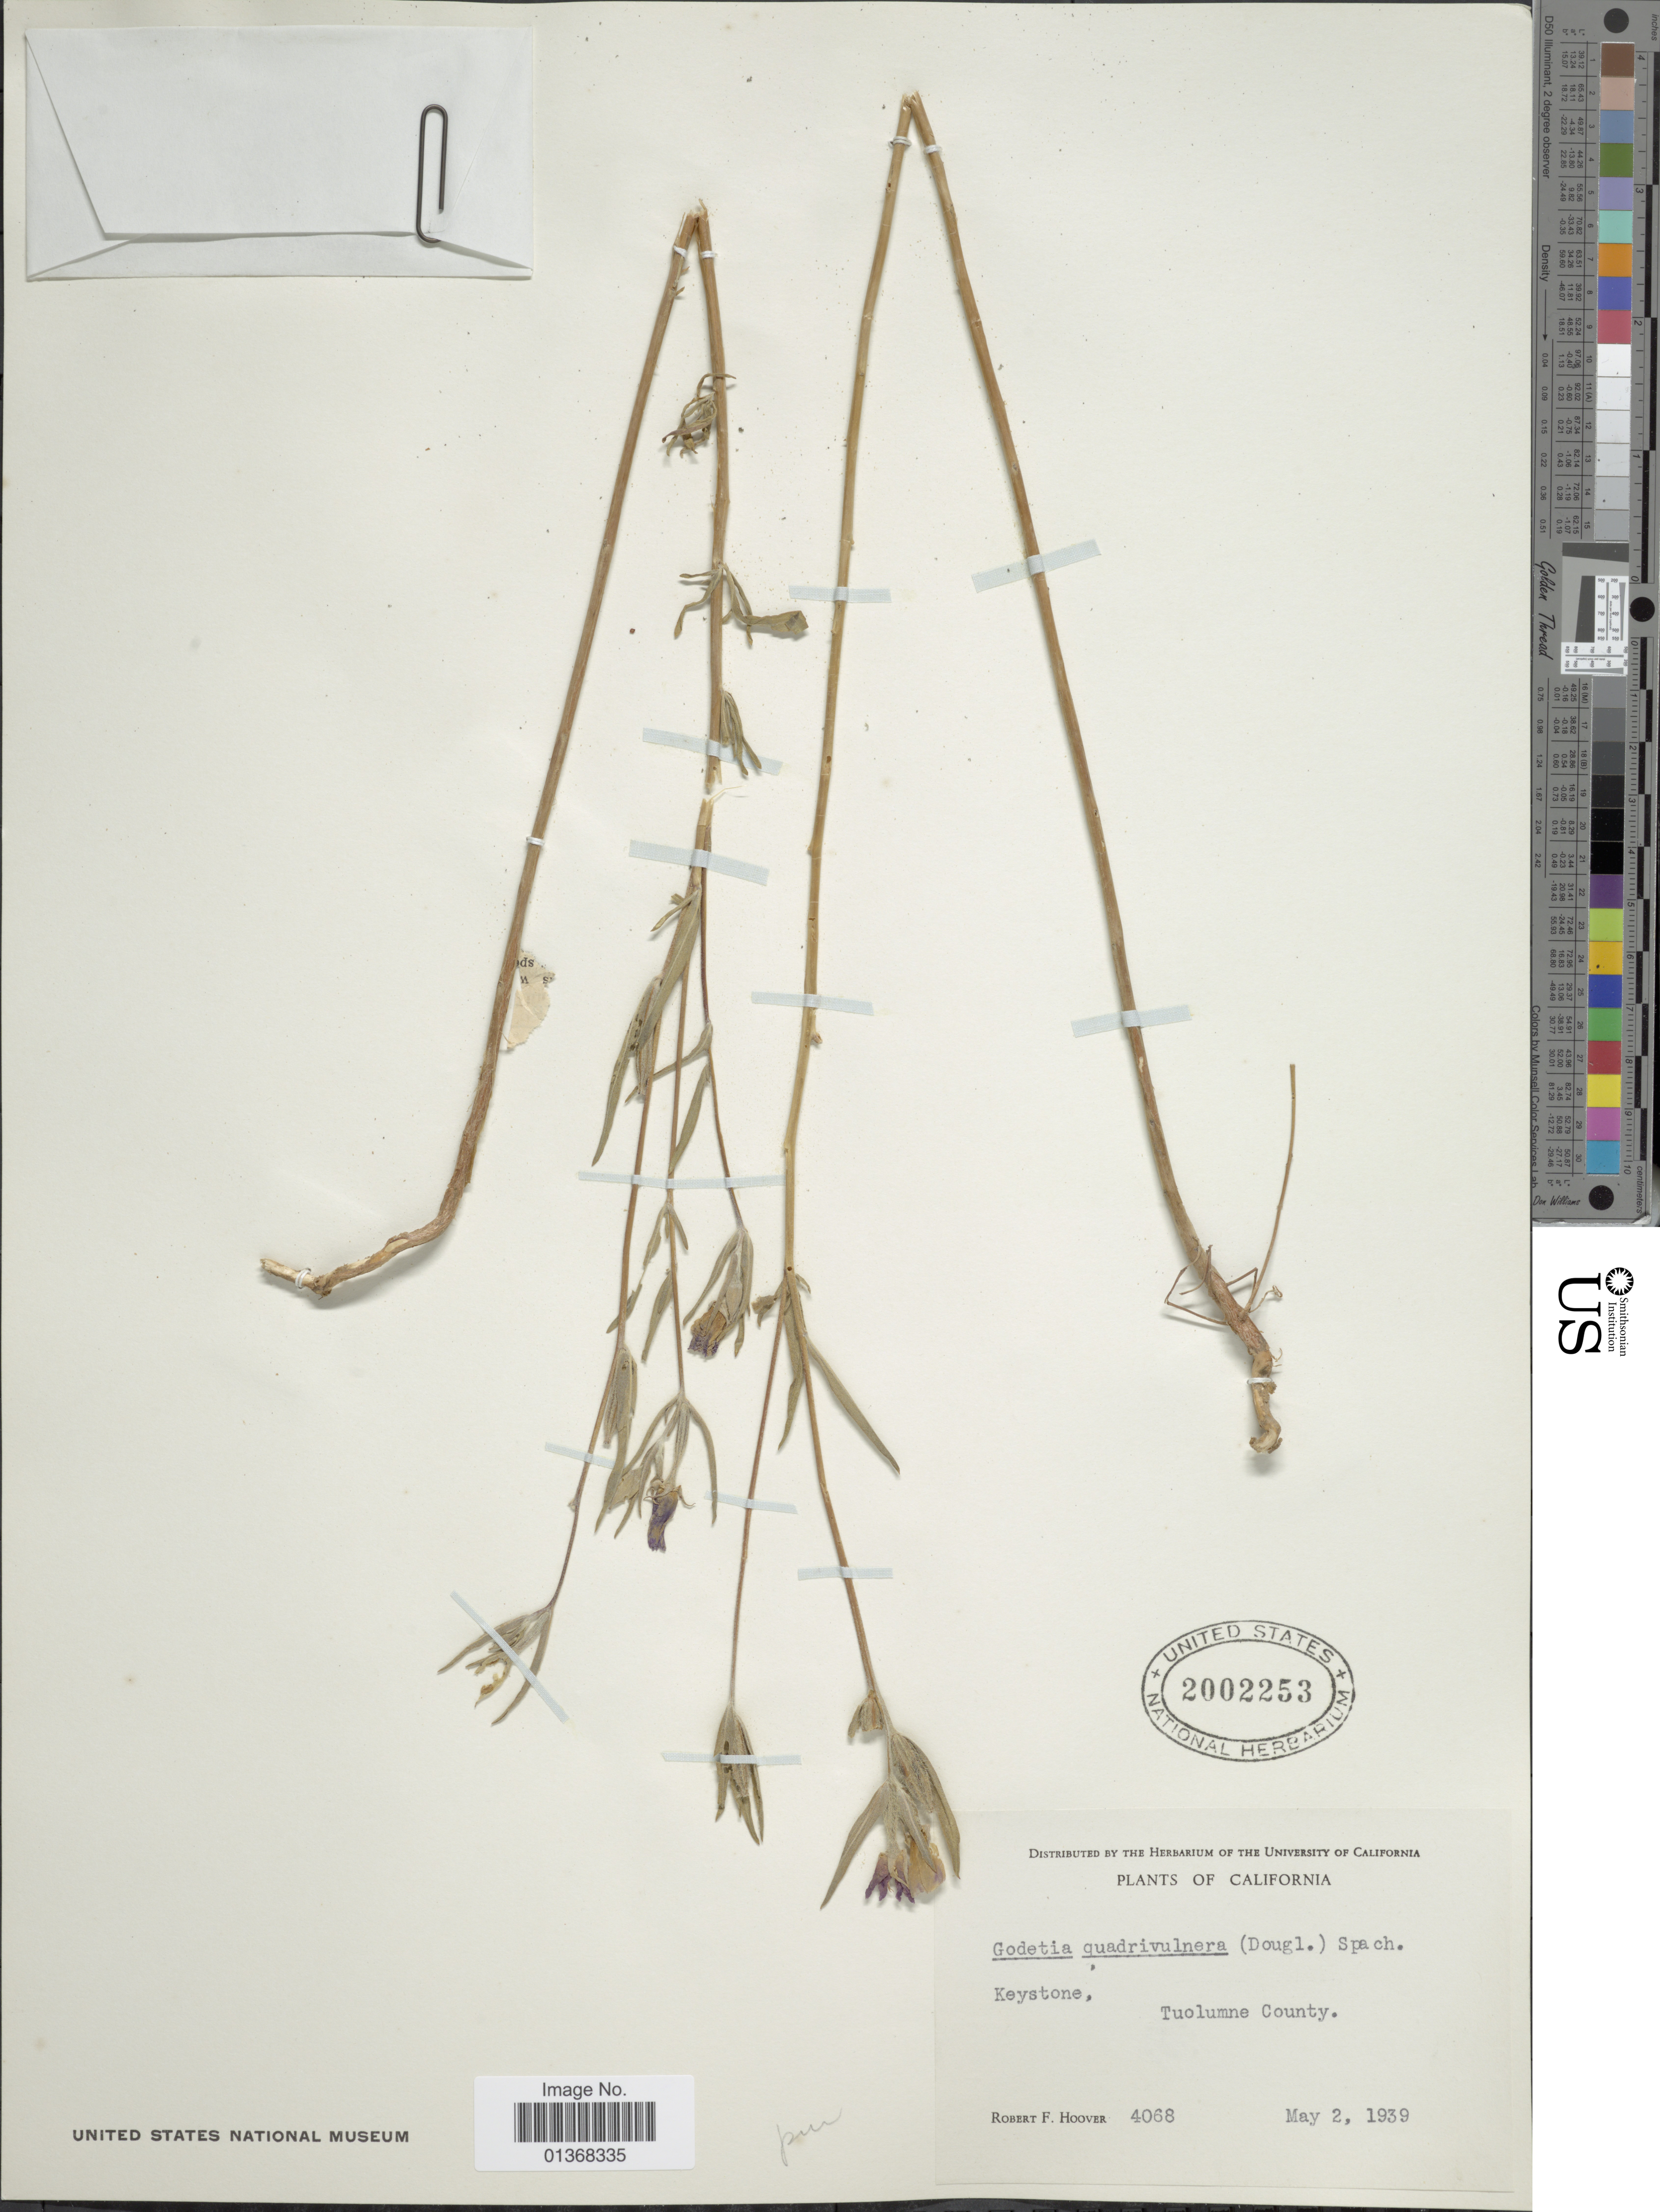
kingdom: Plantae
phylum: Tracheophyta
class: Magnoliopsida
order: Myrtales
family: Onagraceae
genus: Clarkia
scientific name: Clarkia purpurea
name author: (Curtis) A. Nelson & J.F. Macbr.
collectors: R. F. Hoover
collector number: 4068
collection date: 1939-05-02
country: United States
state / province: California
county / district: Tuolumne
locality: Keystone, Tuolumne County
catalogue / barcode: US 2002253